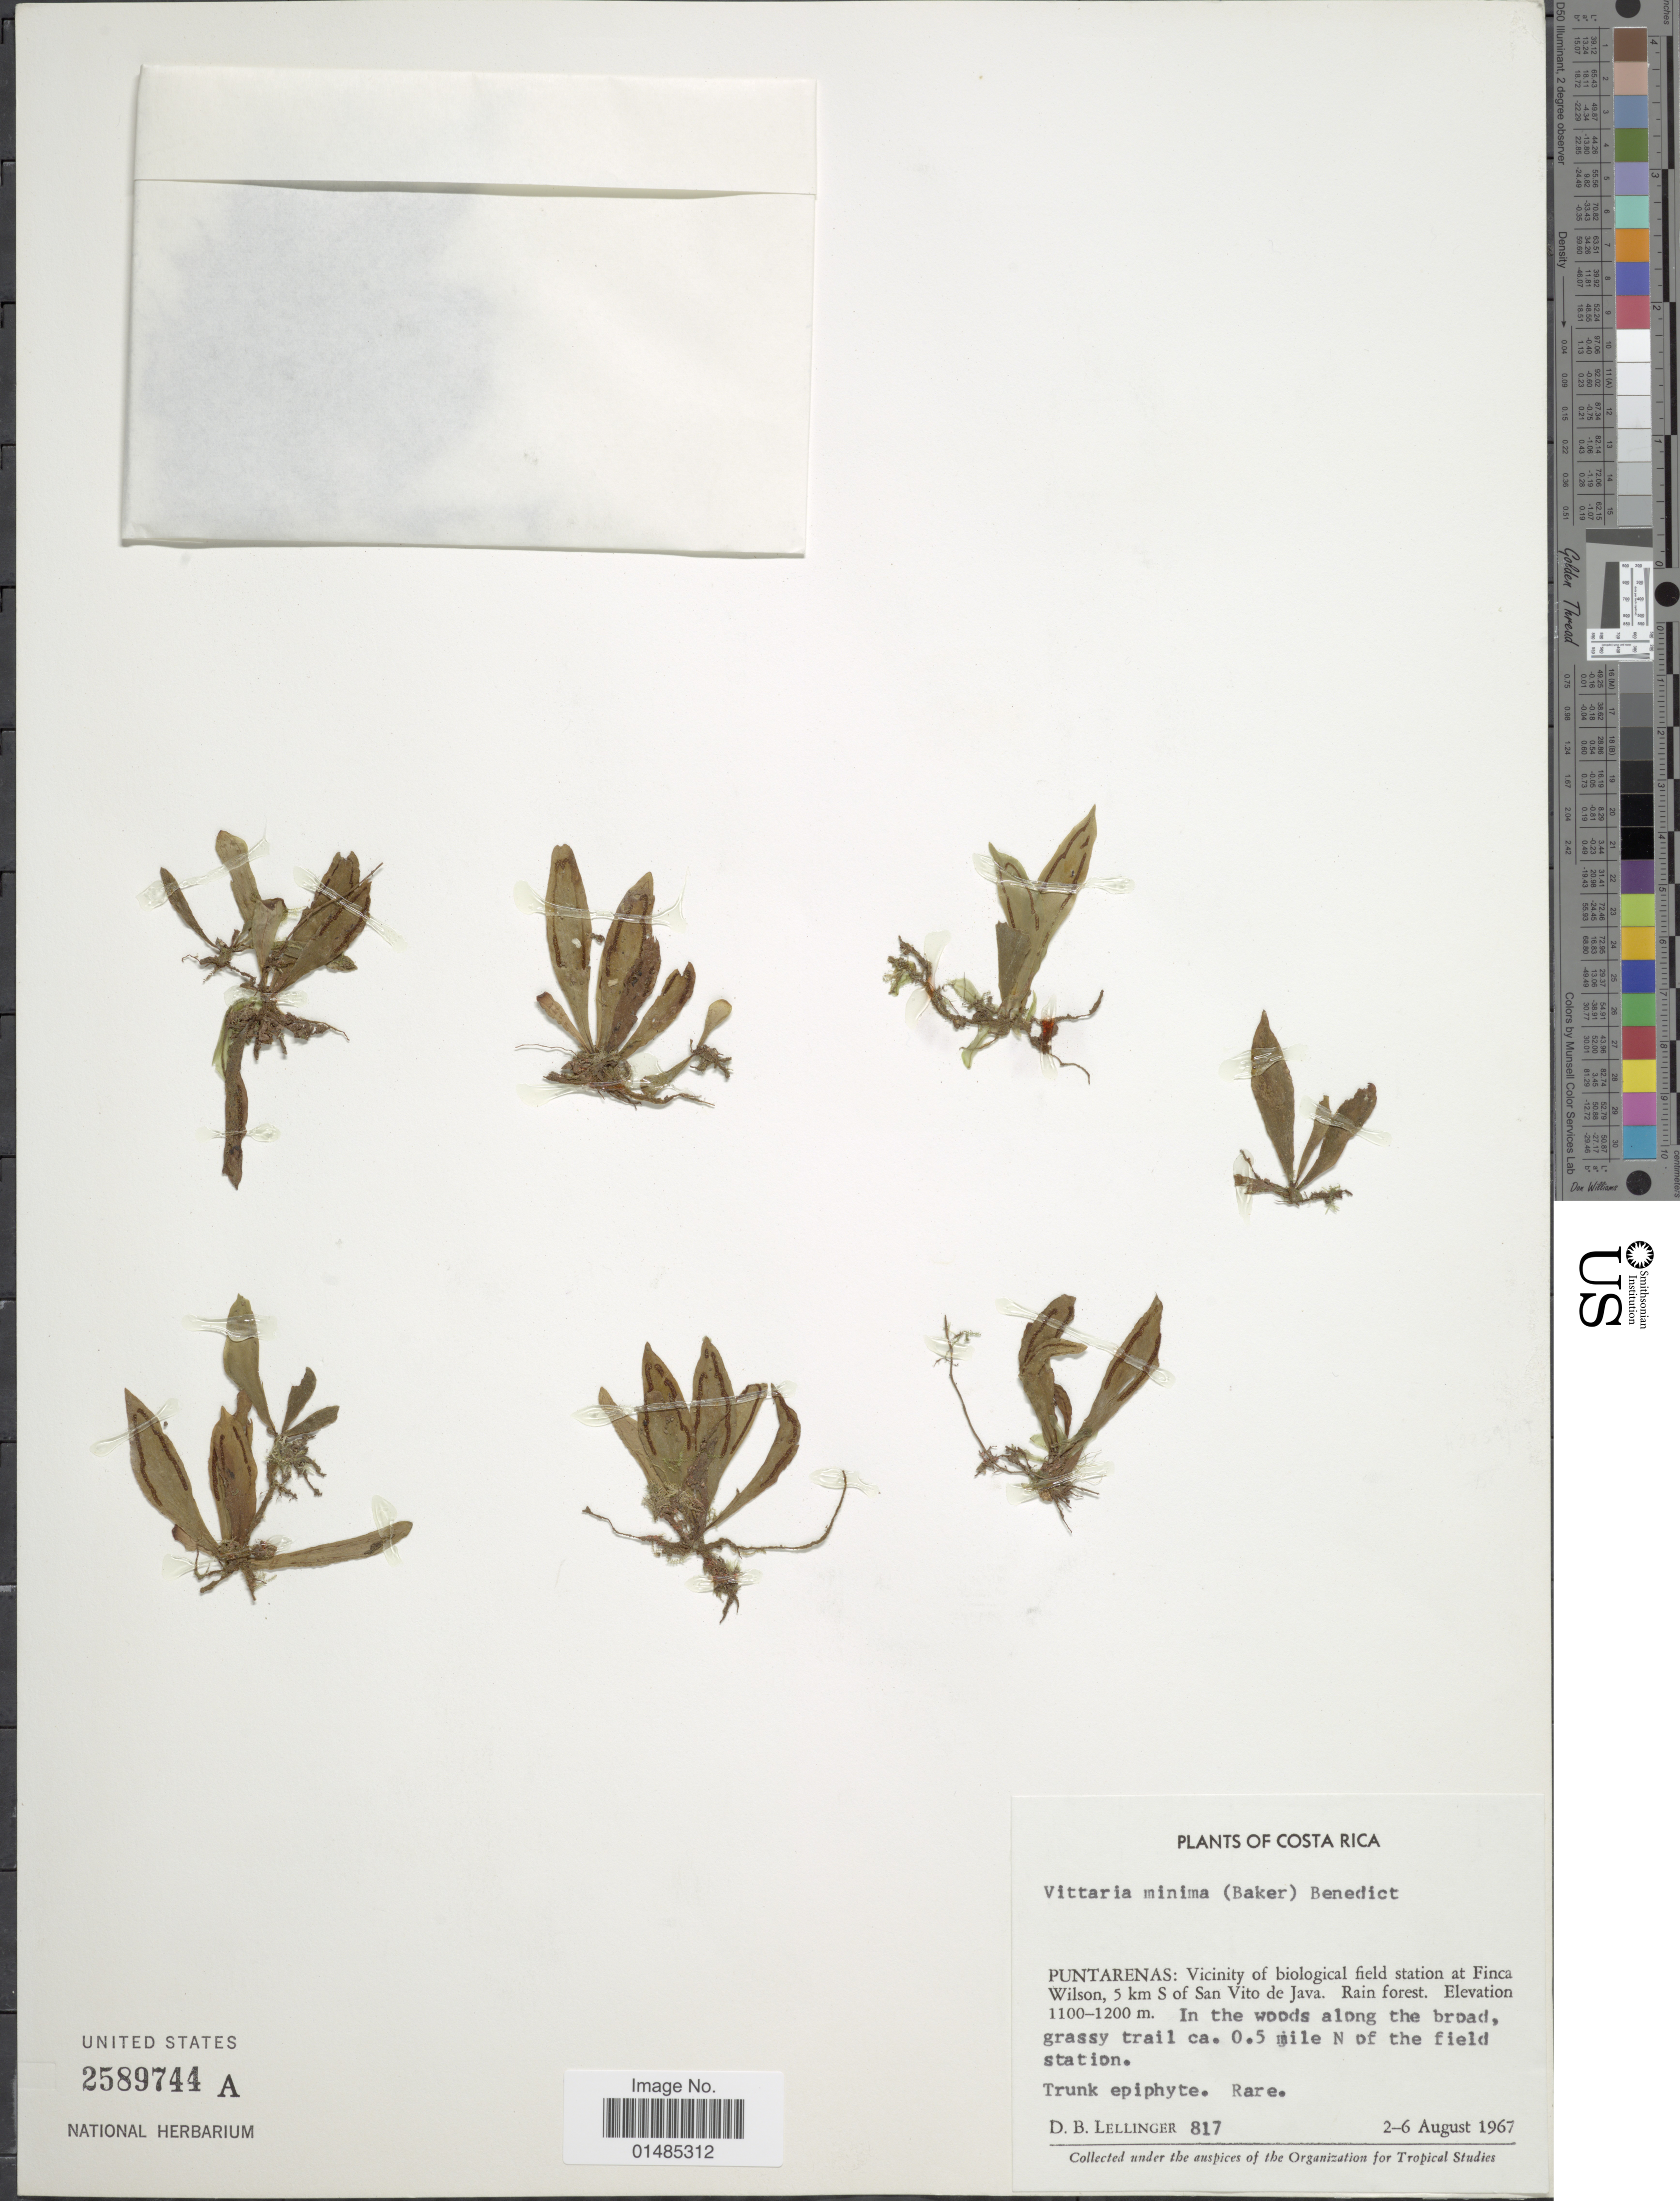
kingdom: Plantae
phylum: Tracheophyta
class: Polypodiopsida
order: Polypodiales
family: Pteridaceae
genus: Radiovittaria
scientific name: Radiovittaria minima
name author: (Baker) E.H. Crane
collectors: D. B. Lellinger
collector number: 817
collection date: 1967-08-02/1967-08-06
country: Costa Rica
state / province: Puntarenas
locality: Vicinity of biological field station at Finca Wilson, 5 km S of San Vito de Java.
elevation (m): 1100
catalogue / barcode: US 2589744A